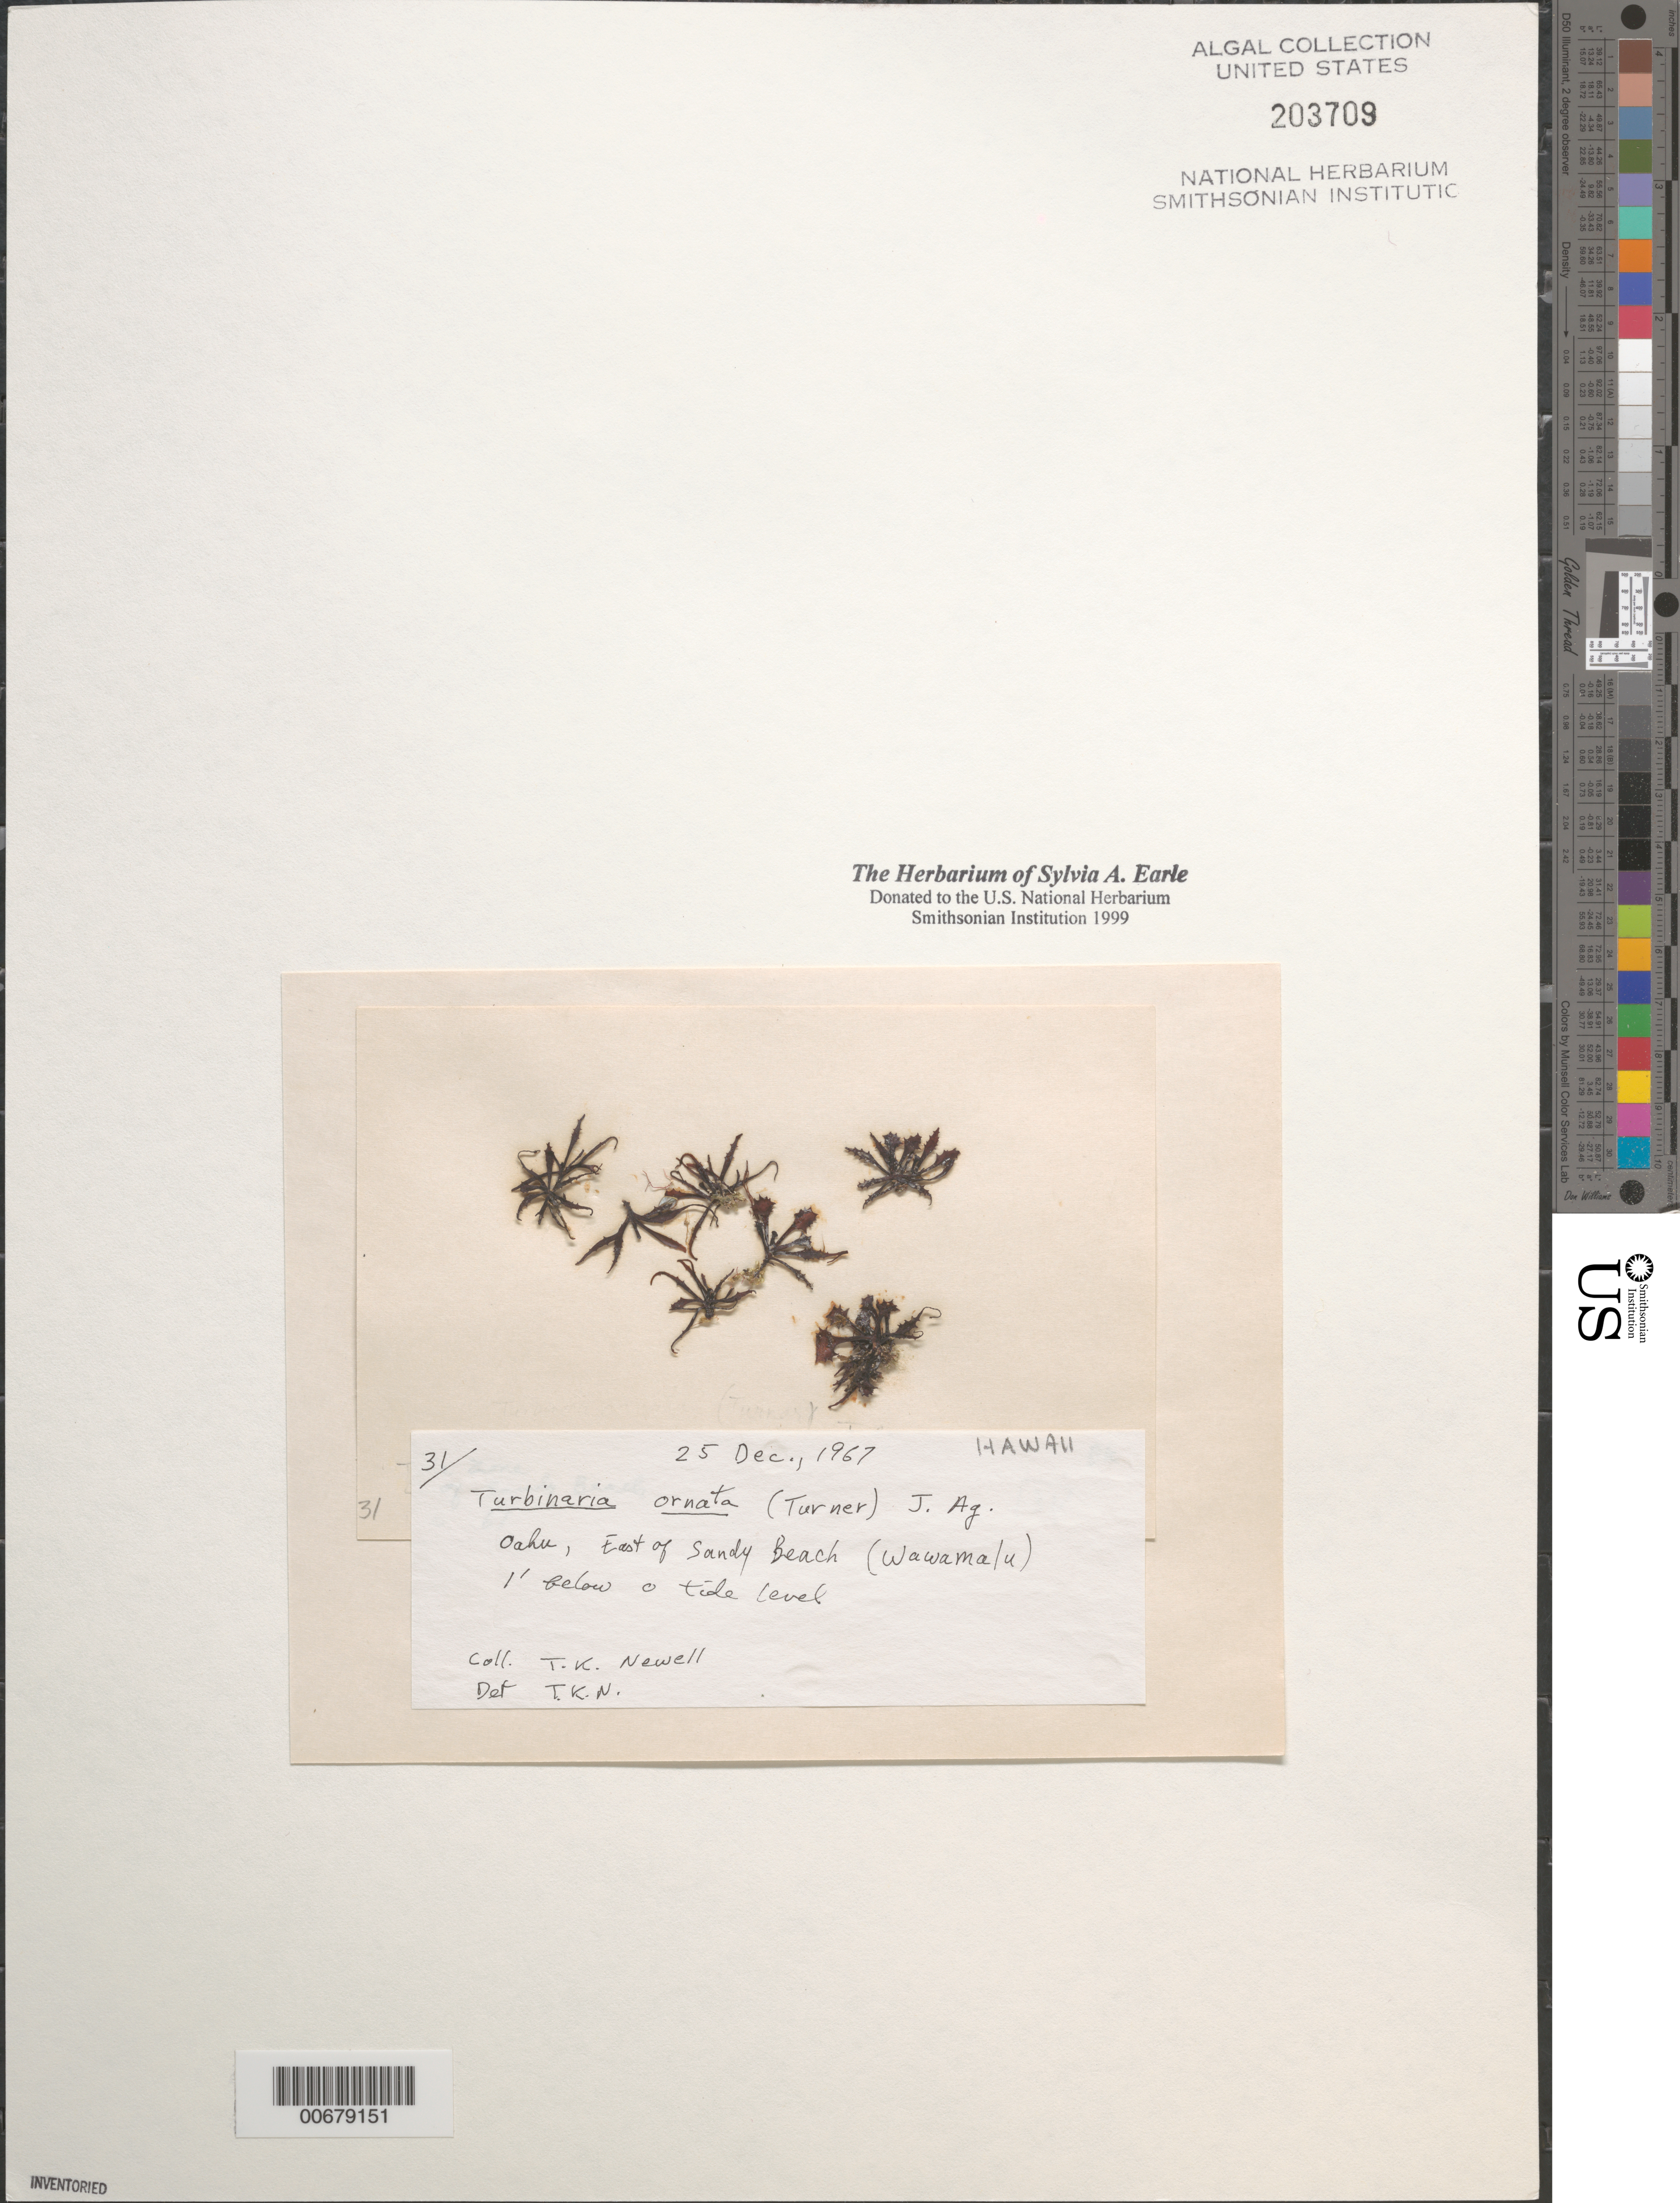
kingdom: Chromista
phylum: Ochrophyta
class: Phaeophyceae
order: Fucales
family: Sargassaceae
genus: Turbinaria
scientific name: Turbinaria ornata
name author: (Turner) J. Agardh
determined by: Newell, Thomas K.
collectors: T. K. Newell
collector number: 31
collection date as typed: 25 Dec 1967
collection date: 1967-12-25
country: United States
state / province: Hawaii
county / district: Honolulu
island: Oahu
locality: East of Sandy Beach (Wawamalu)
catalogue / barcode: US 203709